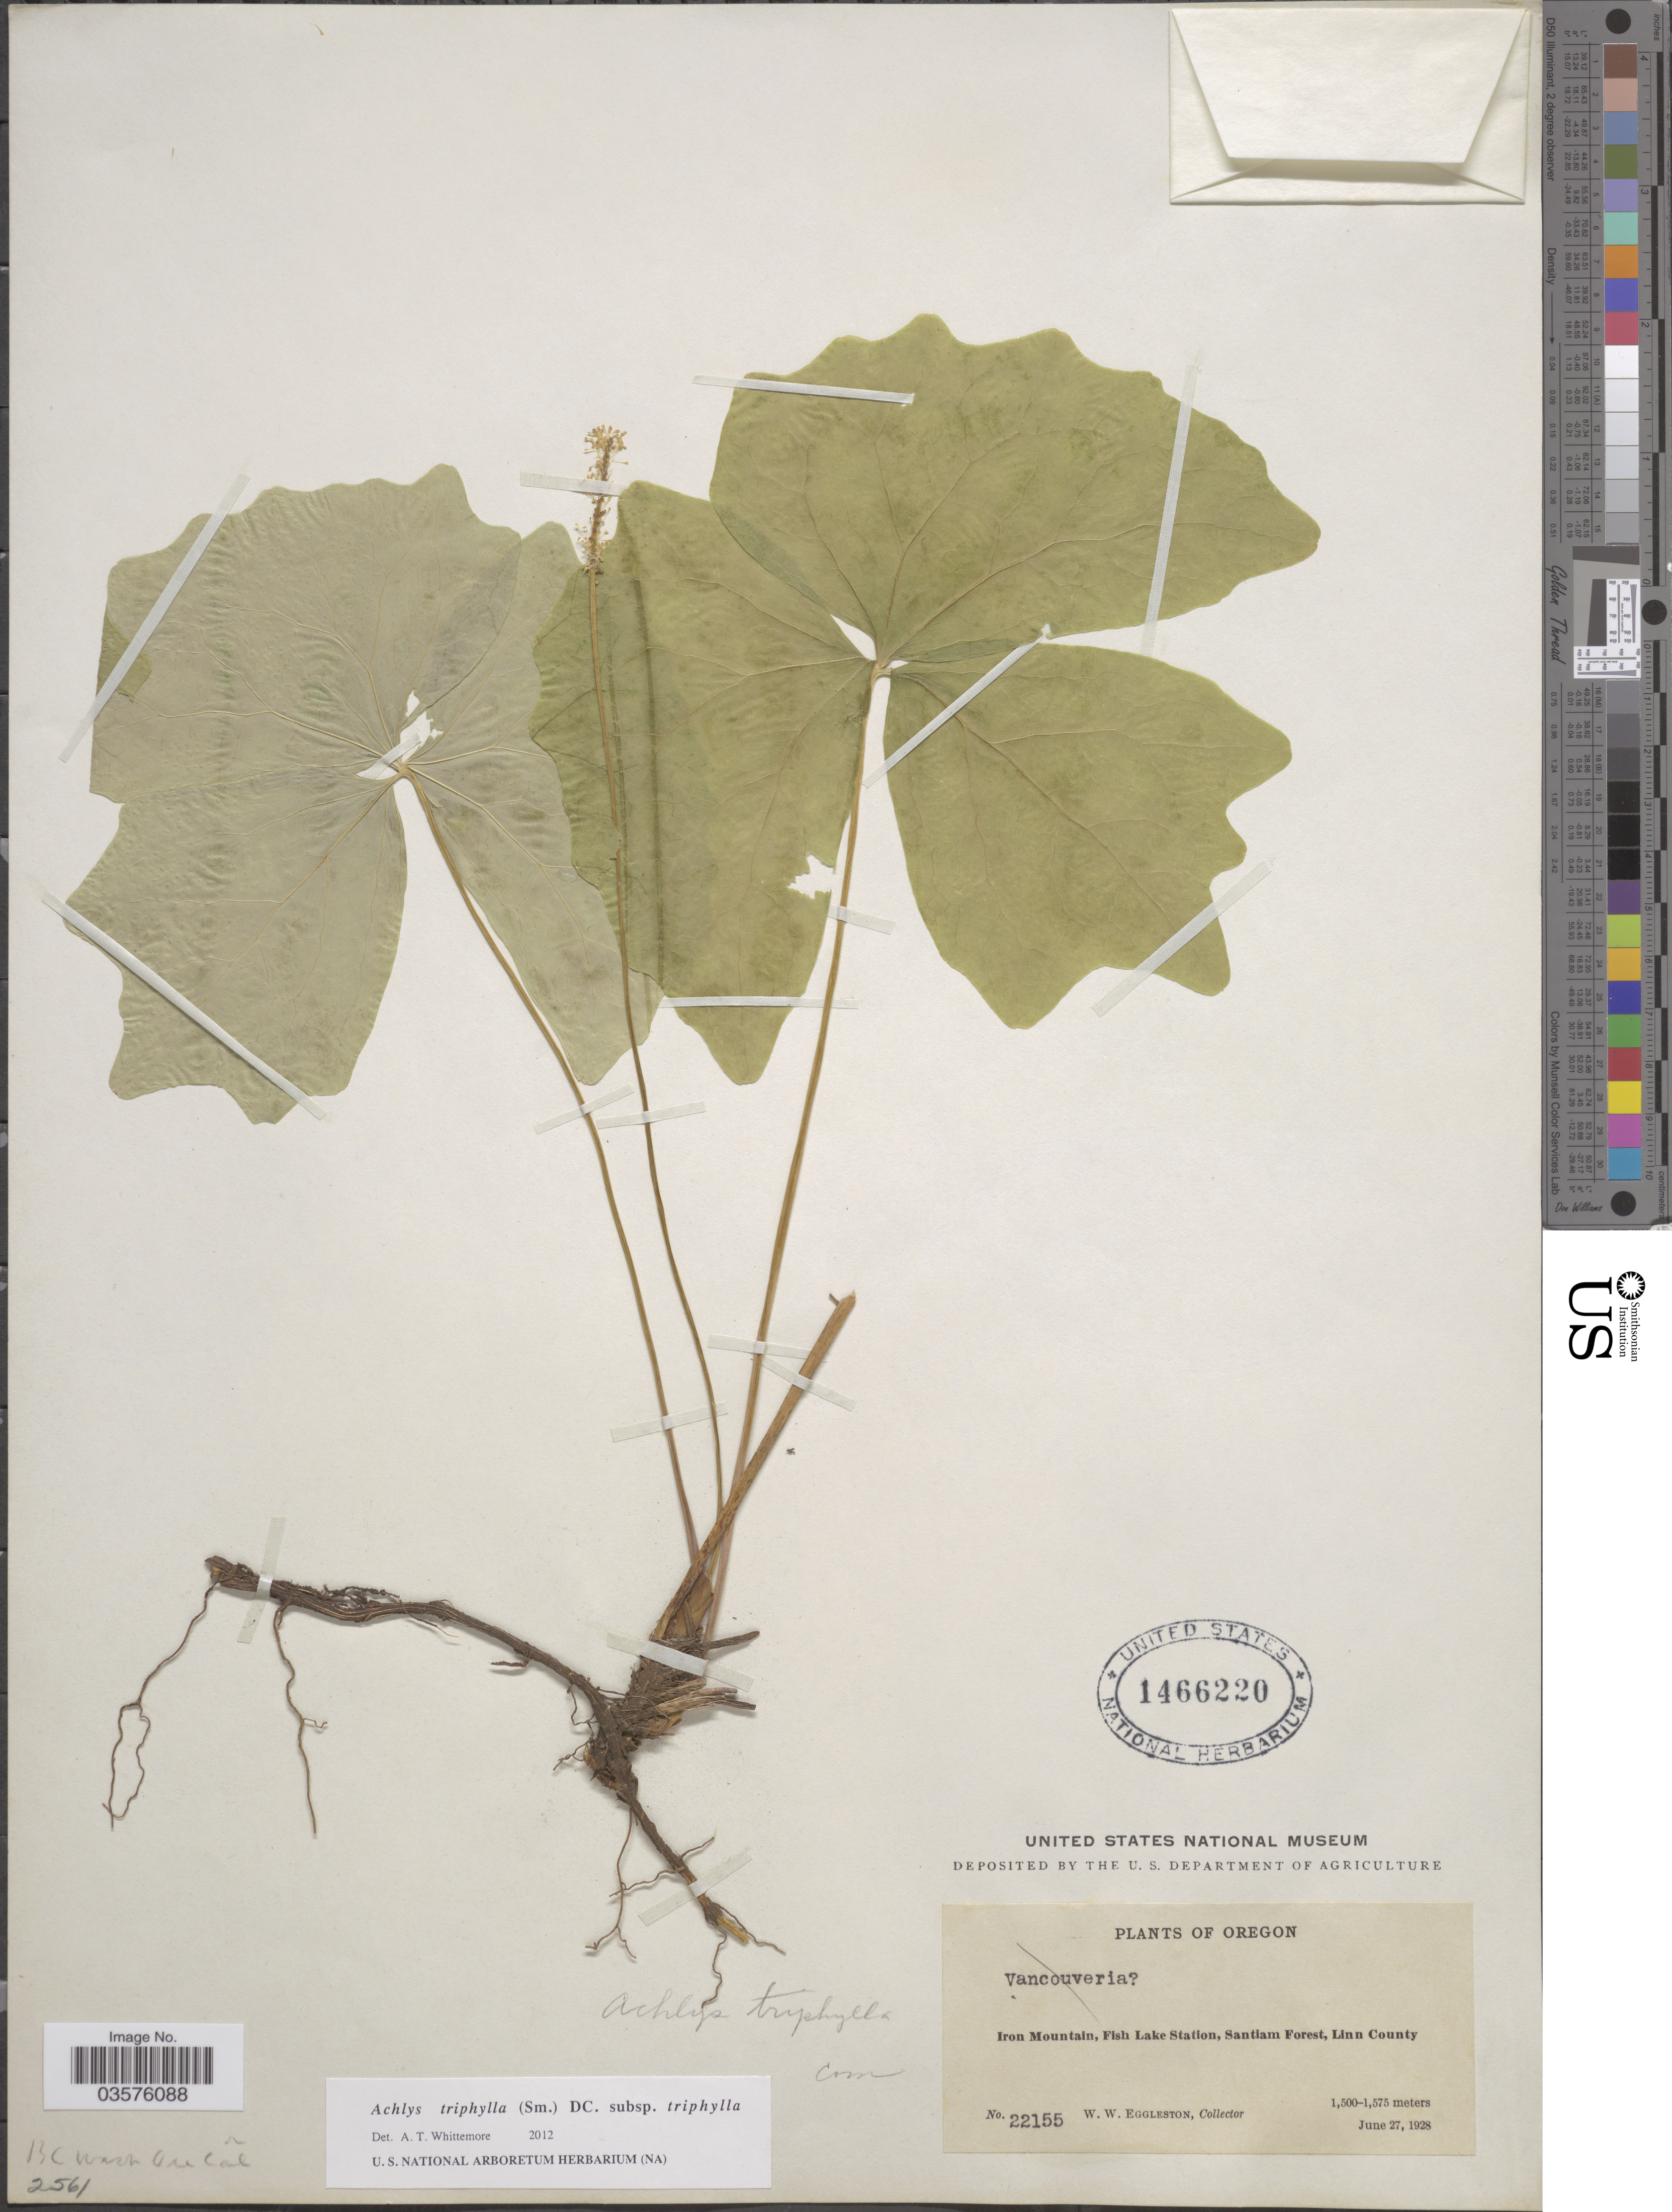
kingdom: Plantae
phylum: Tracheophyta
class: Magnoliopsida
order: Ranunculales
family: Berberidaceae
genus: Achlys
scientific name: Achlys triphylla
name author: (Sm.) DC.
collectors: W. W. Eggleston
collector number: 22155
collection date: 1928-06-27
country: United States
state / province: Oregon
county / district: Linn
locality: Iron Mountain, Fish Lake Station, Santiam Forest, Linn County.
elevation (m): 1500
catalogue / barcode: US 1466220